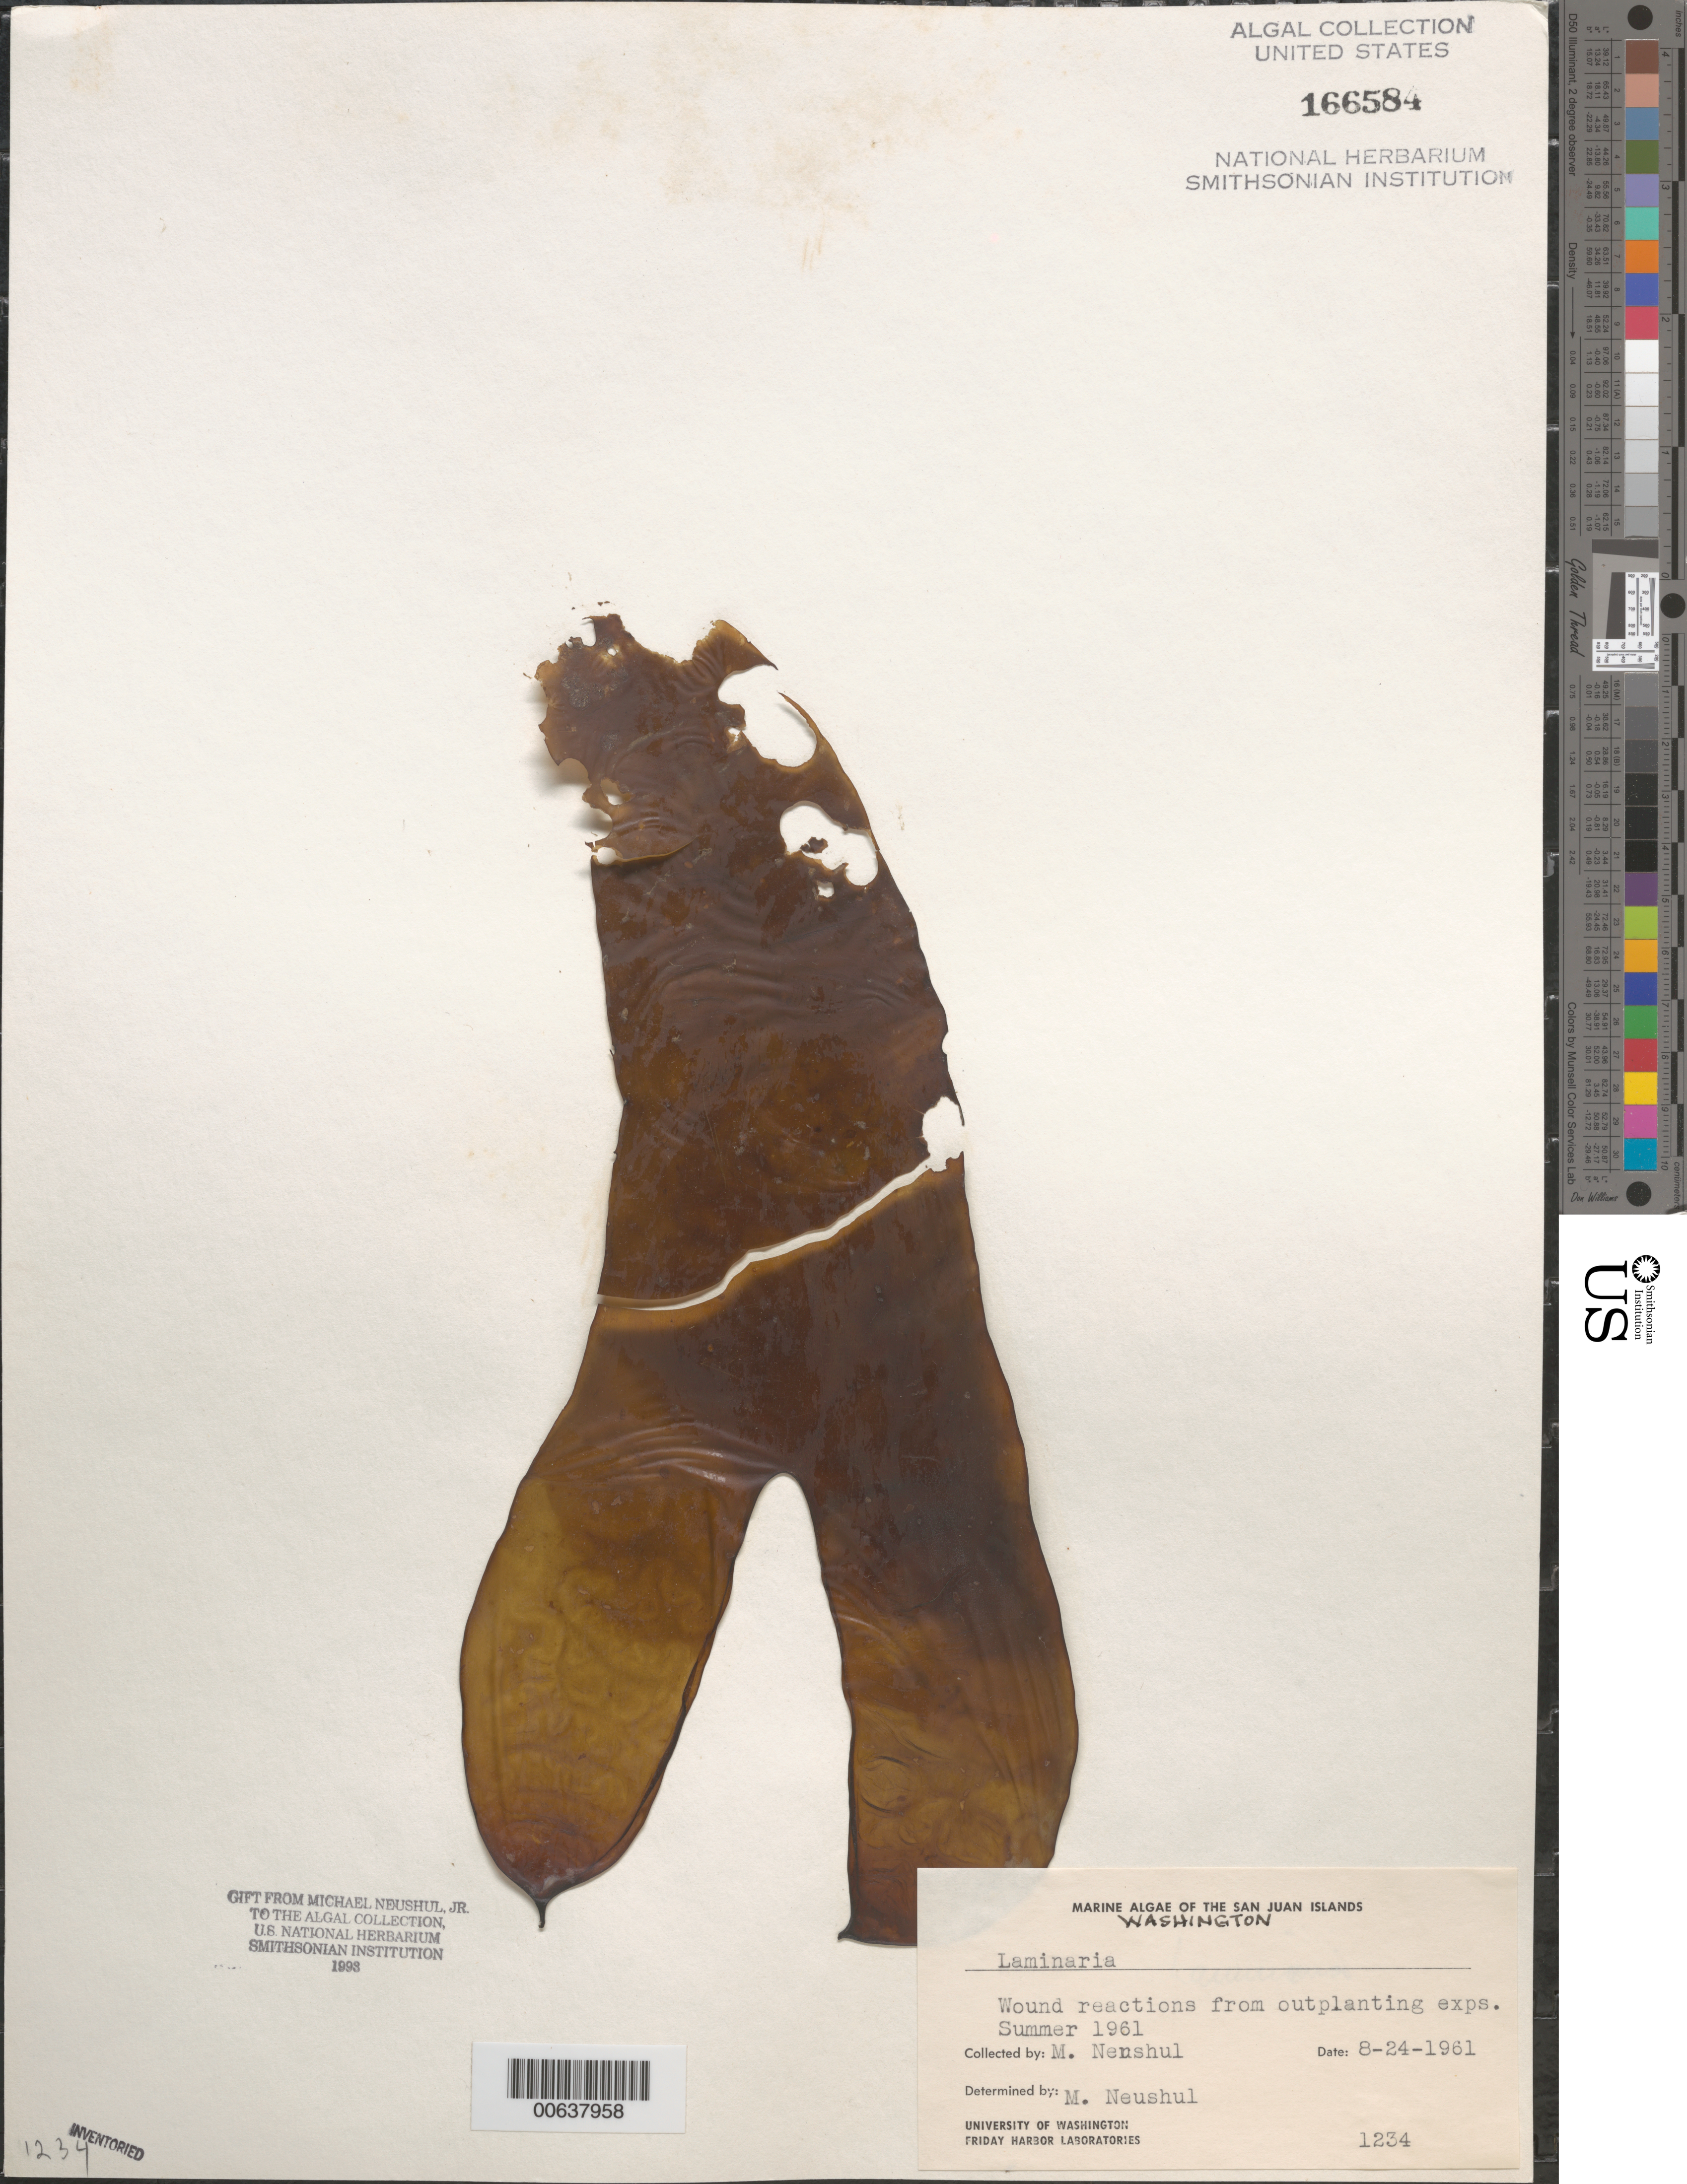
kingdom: Chromista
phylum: Ochrophyta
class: Phaeophyceae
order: Laminariales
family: Laminariaceae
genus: Laminaria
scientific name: Laminaria sp.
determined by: Neushul, M.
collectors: M. Neushul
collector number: Neushul 1234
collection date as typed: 24 Aug 1961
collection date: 1961-08-24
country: United States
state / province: Washington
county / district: San Juan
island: San Juan Islands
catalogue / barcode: US 166584